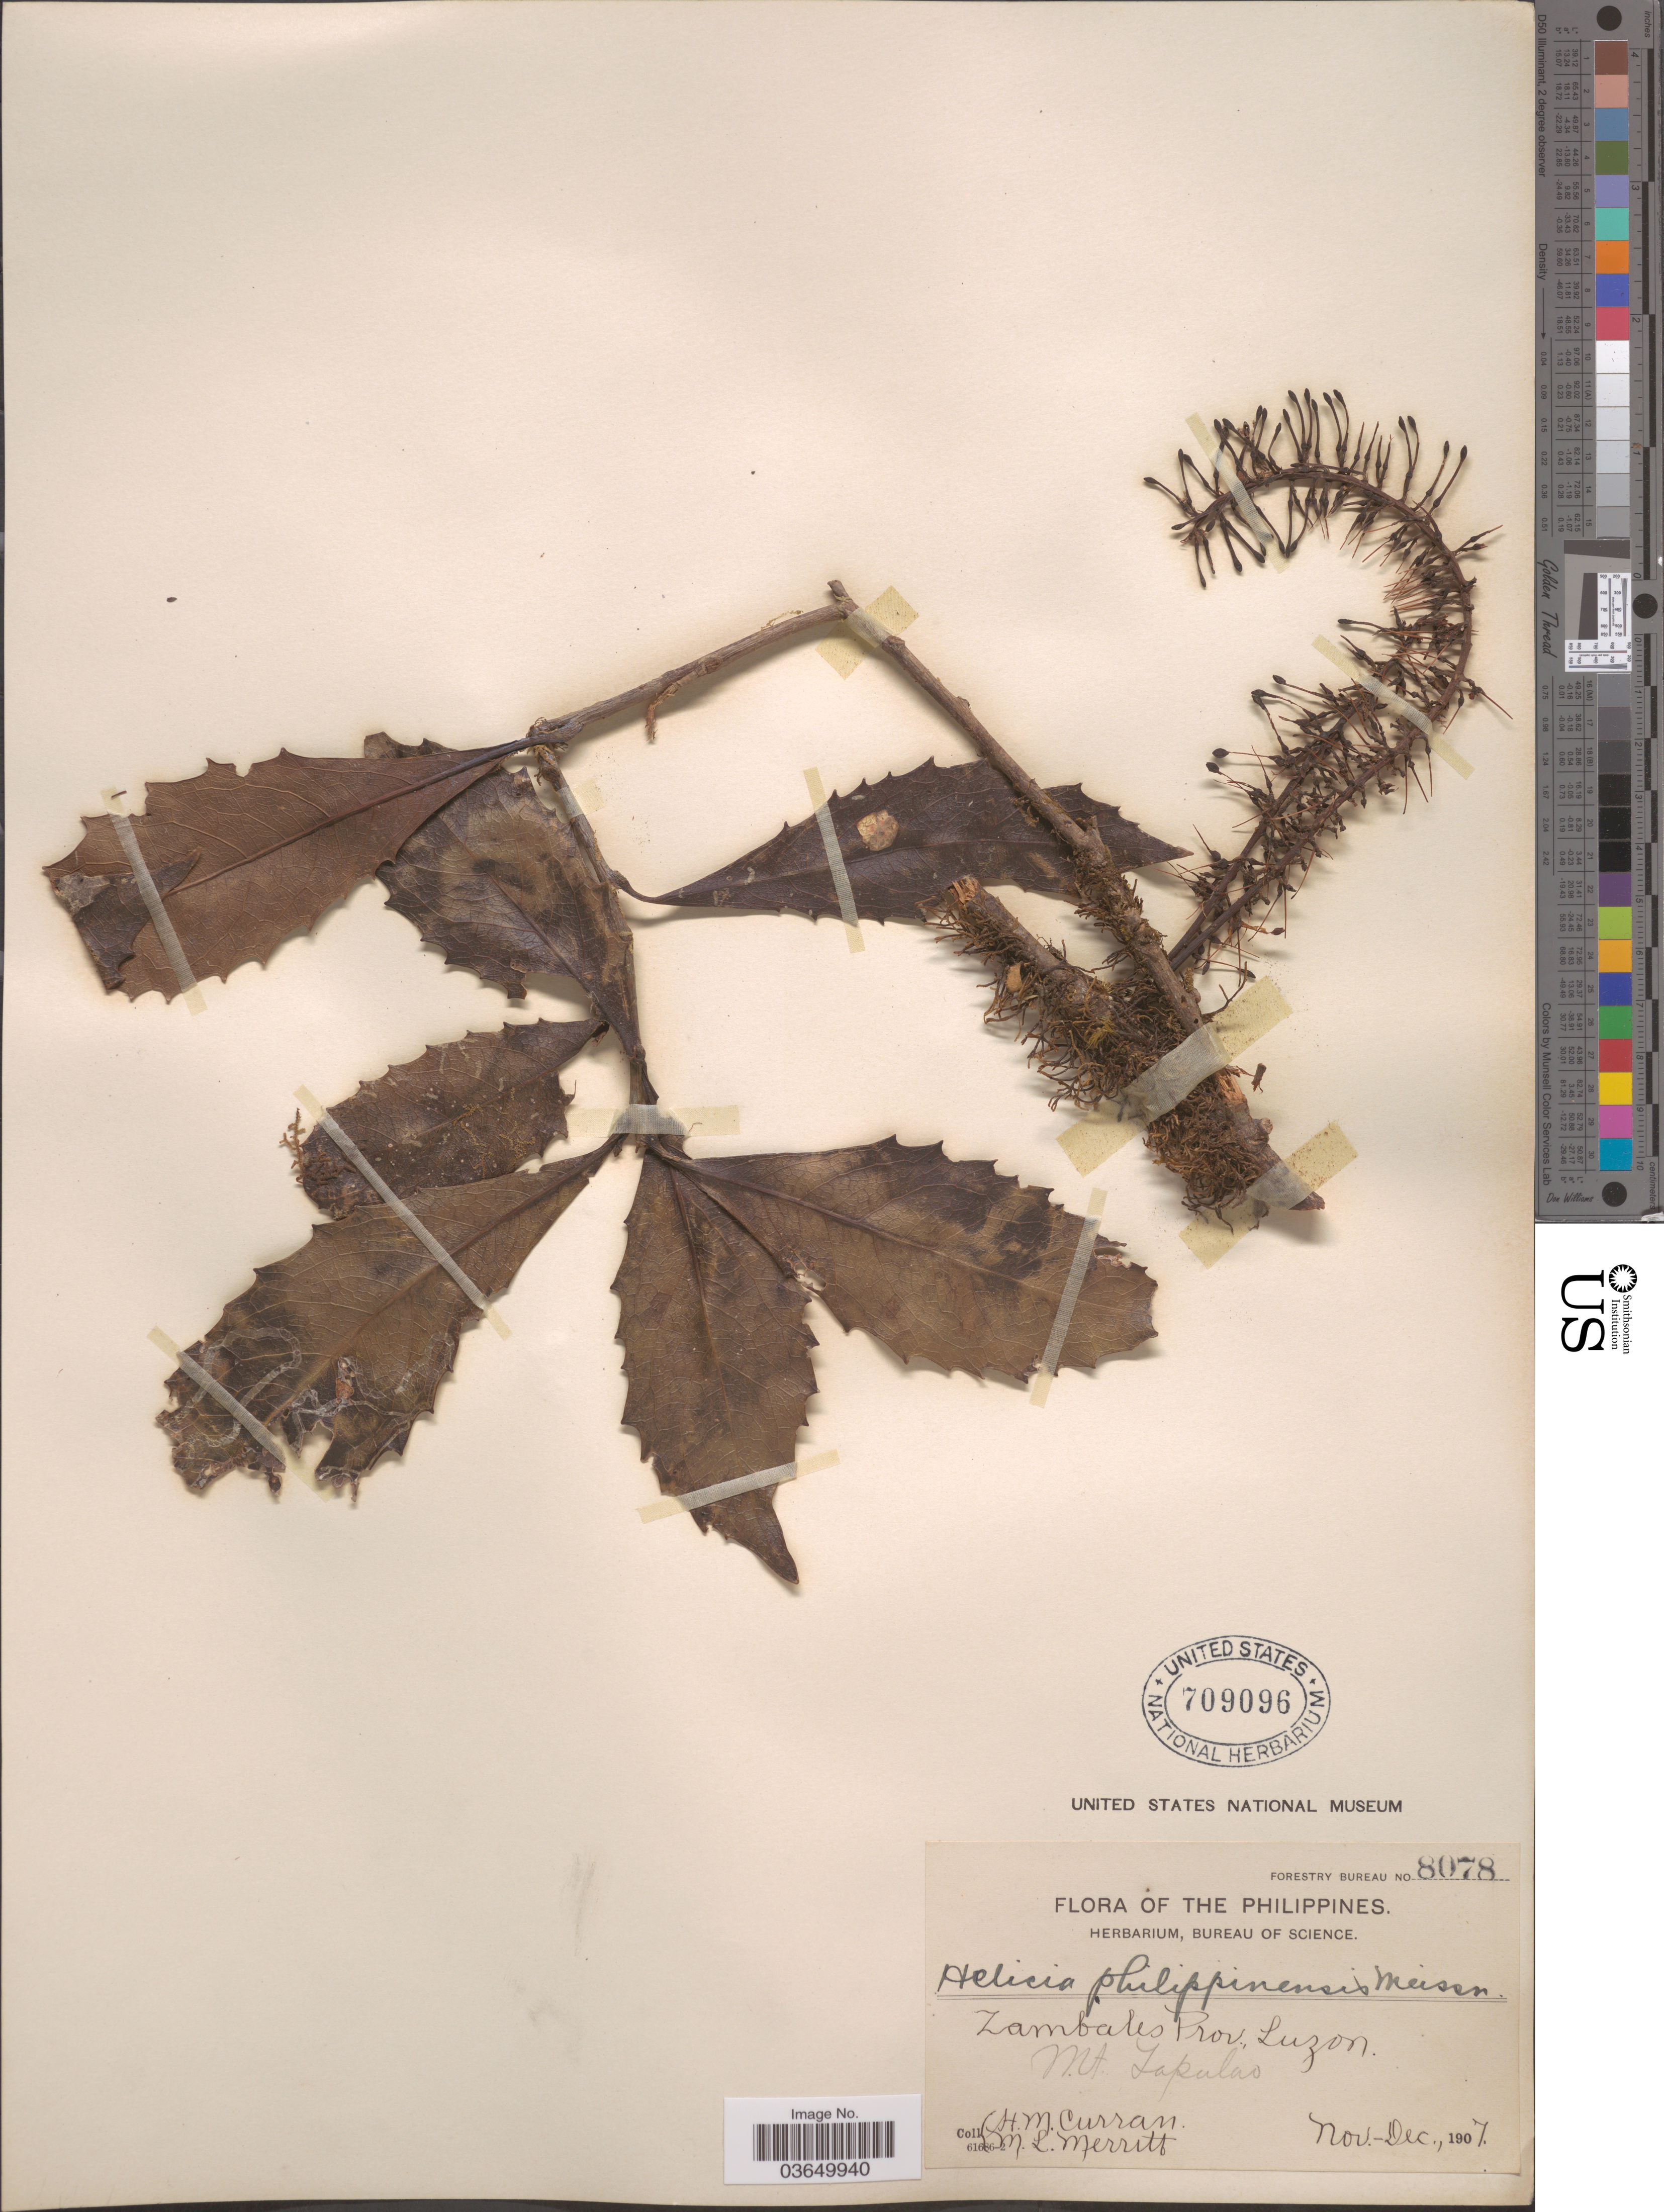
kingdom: Plantae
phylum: Tracheophyta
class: Magnoliopsida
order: Proteales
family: Proteaceae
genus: Helicia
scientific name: Helicia cumingiana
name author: C. Presl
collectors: H. M. Curran & M. L. Merritt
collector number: Forestry Bureau 8078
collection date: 1907-11/1907-12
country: Philippines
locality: Zambales Prov., Luzon. Mt. Tapulao.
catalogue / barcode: US 709096